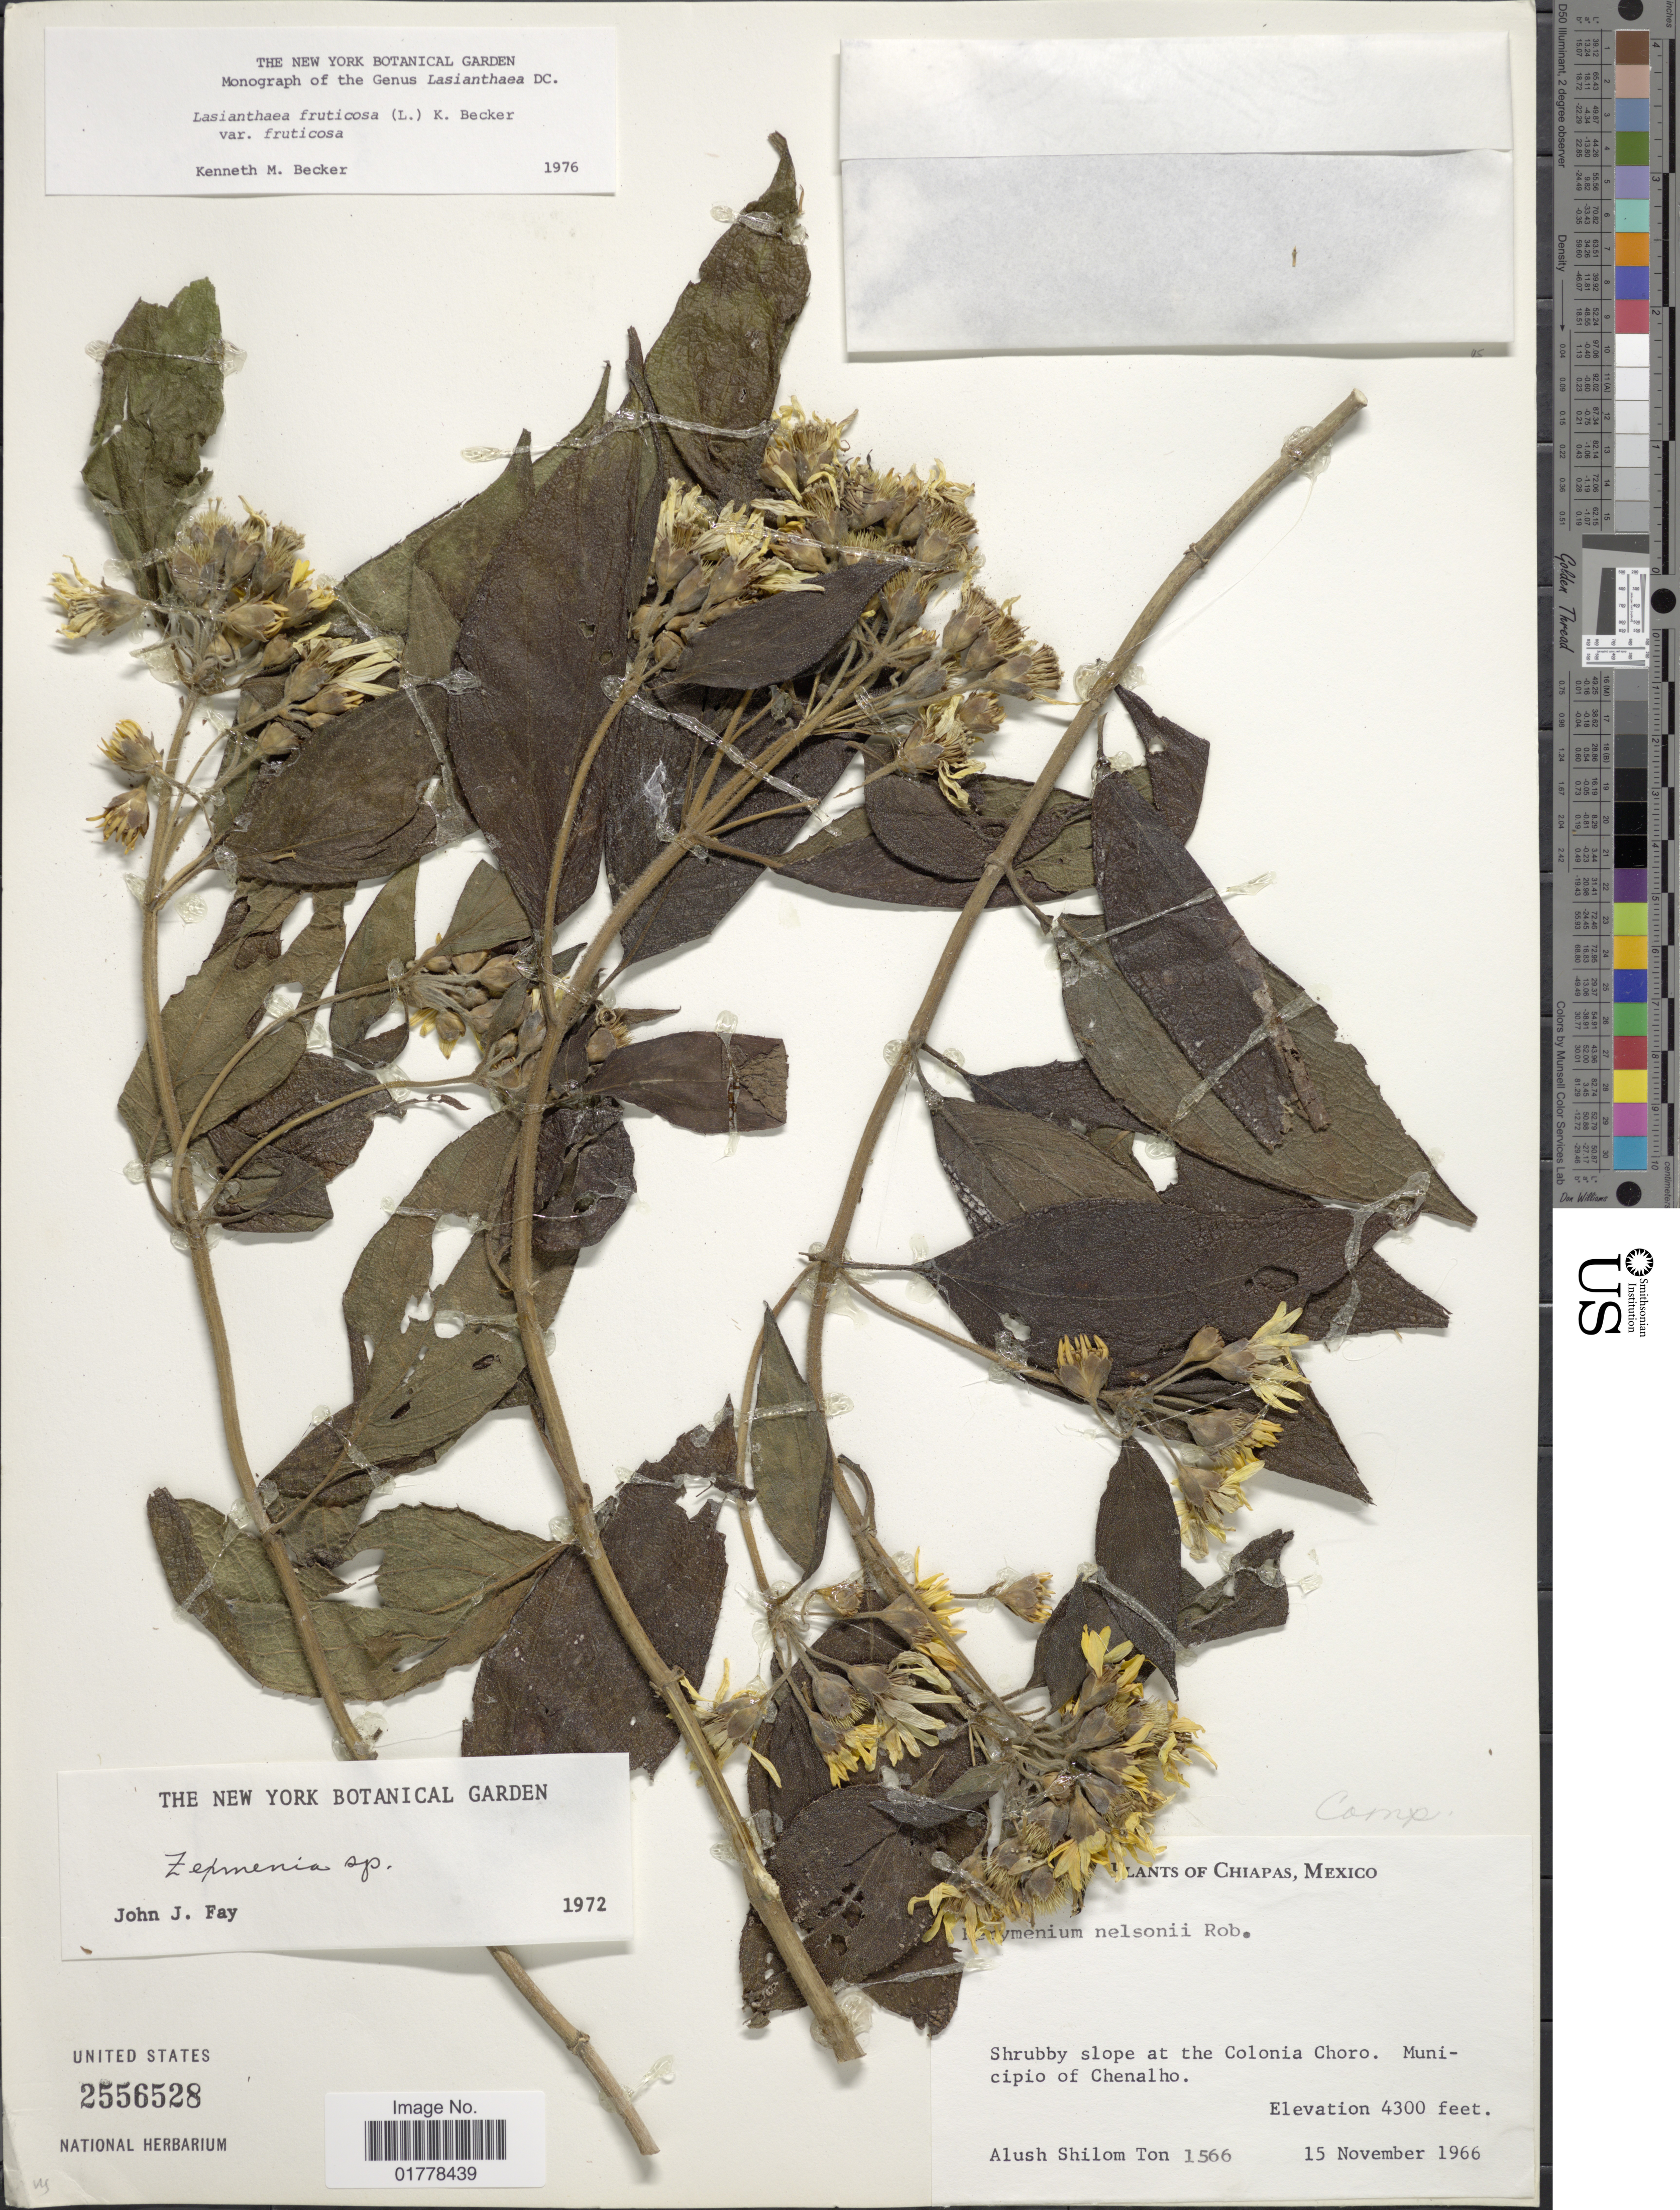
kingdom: Plantae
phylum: Tracheophyta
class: Magnoliopsida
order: Asterales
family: Asteraceae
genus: Lasianthaea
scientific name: Lasianthaea fruticosa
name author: (L.) K.M. Becker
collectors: A. M. Ton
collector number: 1566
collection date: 1966-11-15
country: Mexico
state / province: Chiapas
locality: Chiapas, Mexico. Shrubby slope at the Colonia Choro. Municipio of Chenalho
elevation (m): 1311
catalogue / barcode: US 2556528